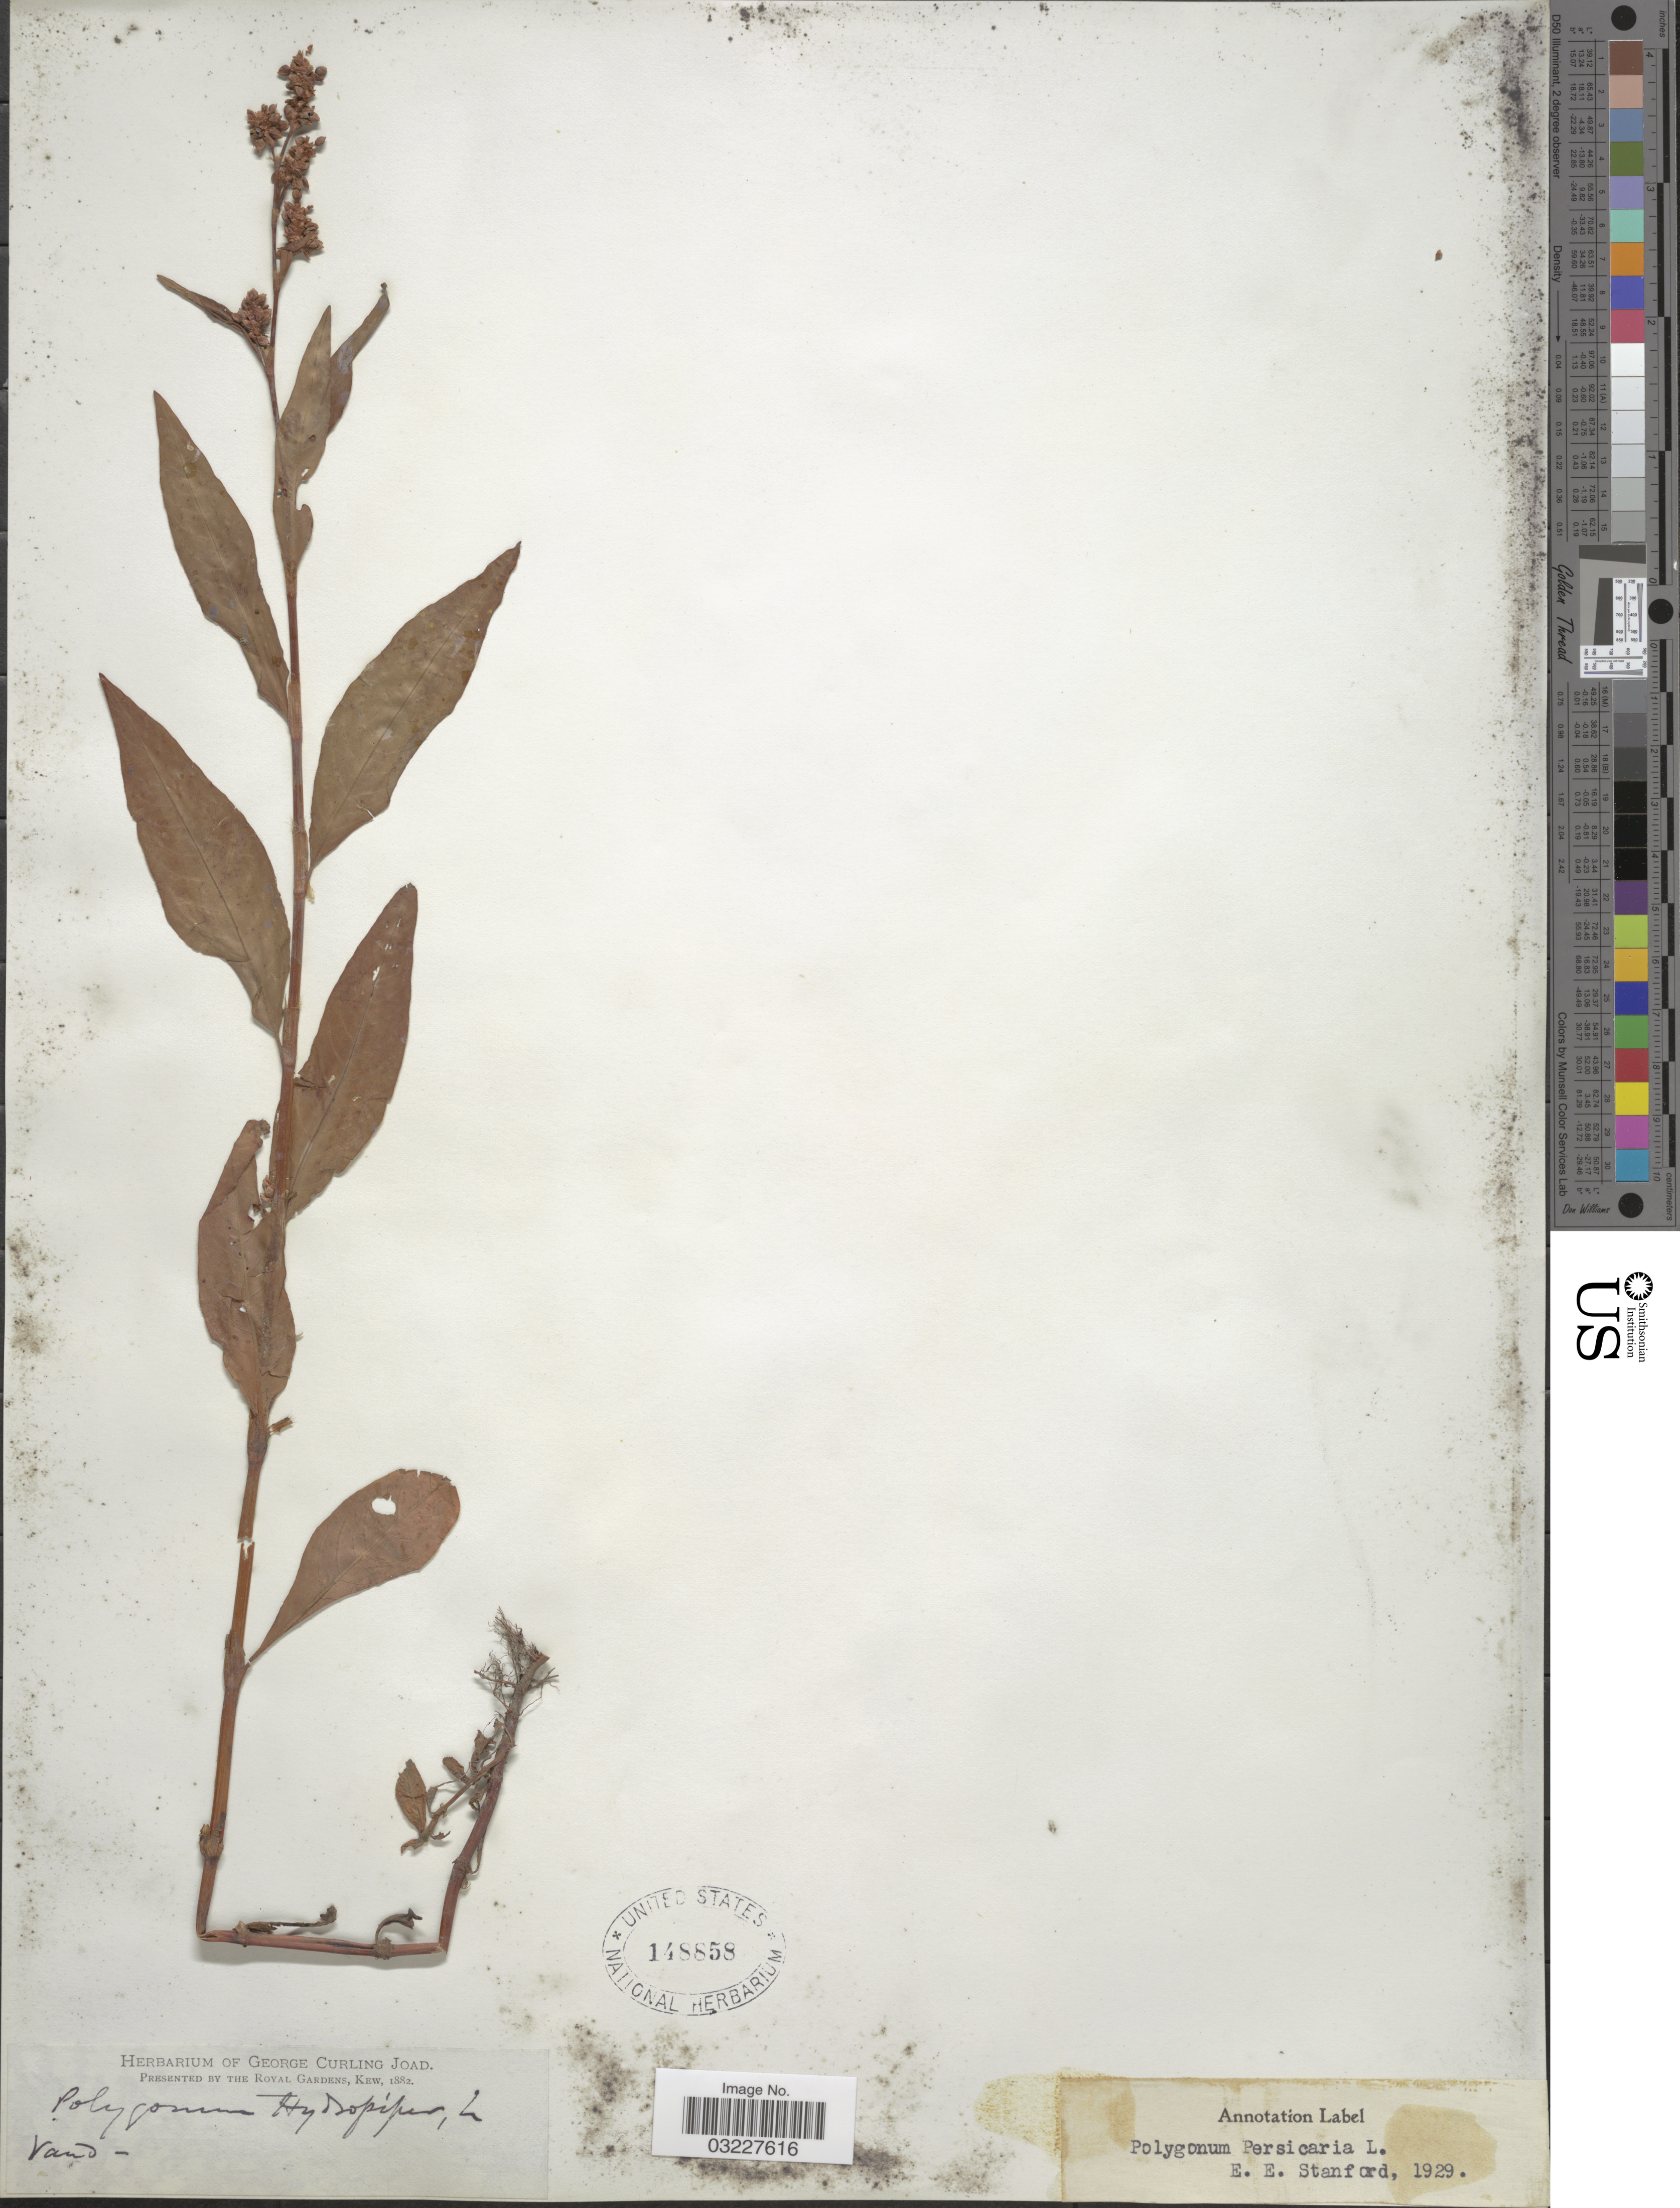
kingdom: Plantae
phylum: Tracheophyta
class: Magnoliopsida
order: Caryophyllales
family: Polygonaceae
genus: Polygonum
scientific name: Polygonum persicaria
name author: L.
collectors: ex herb. George Curling Joad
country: Switzerland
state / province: Vaud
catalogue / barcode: US 148858